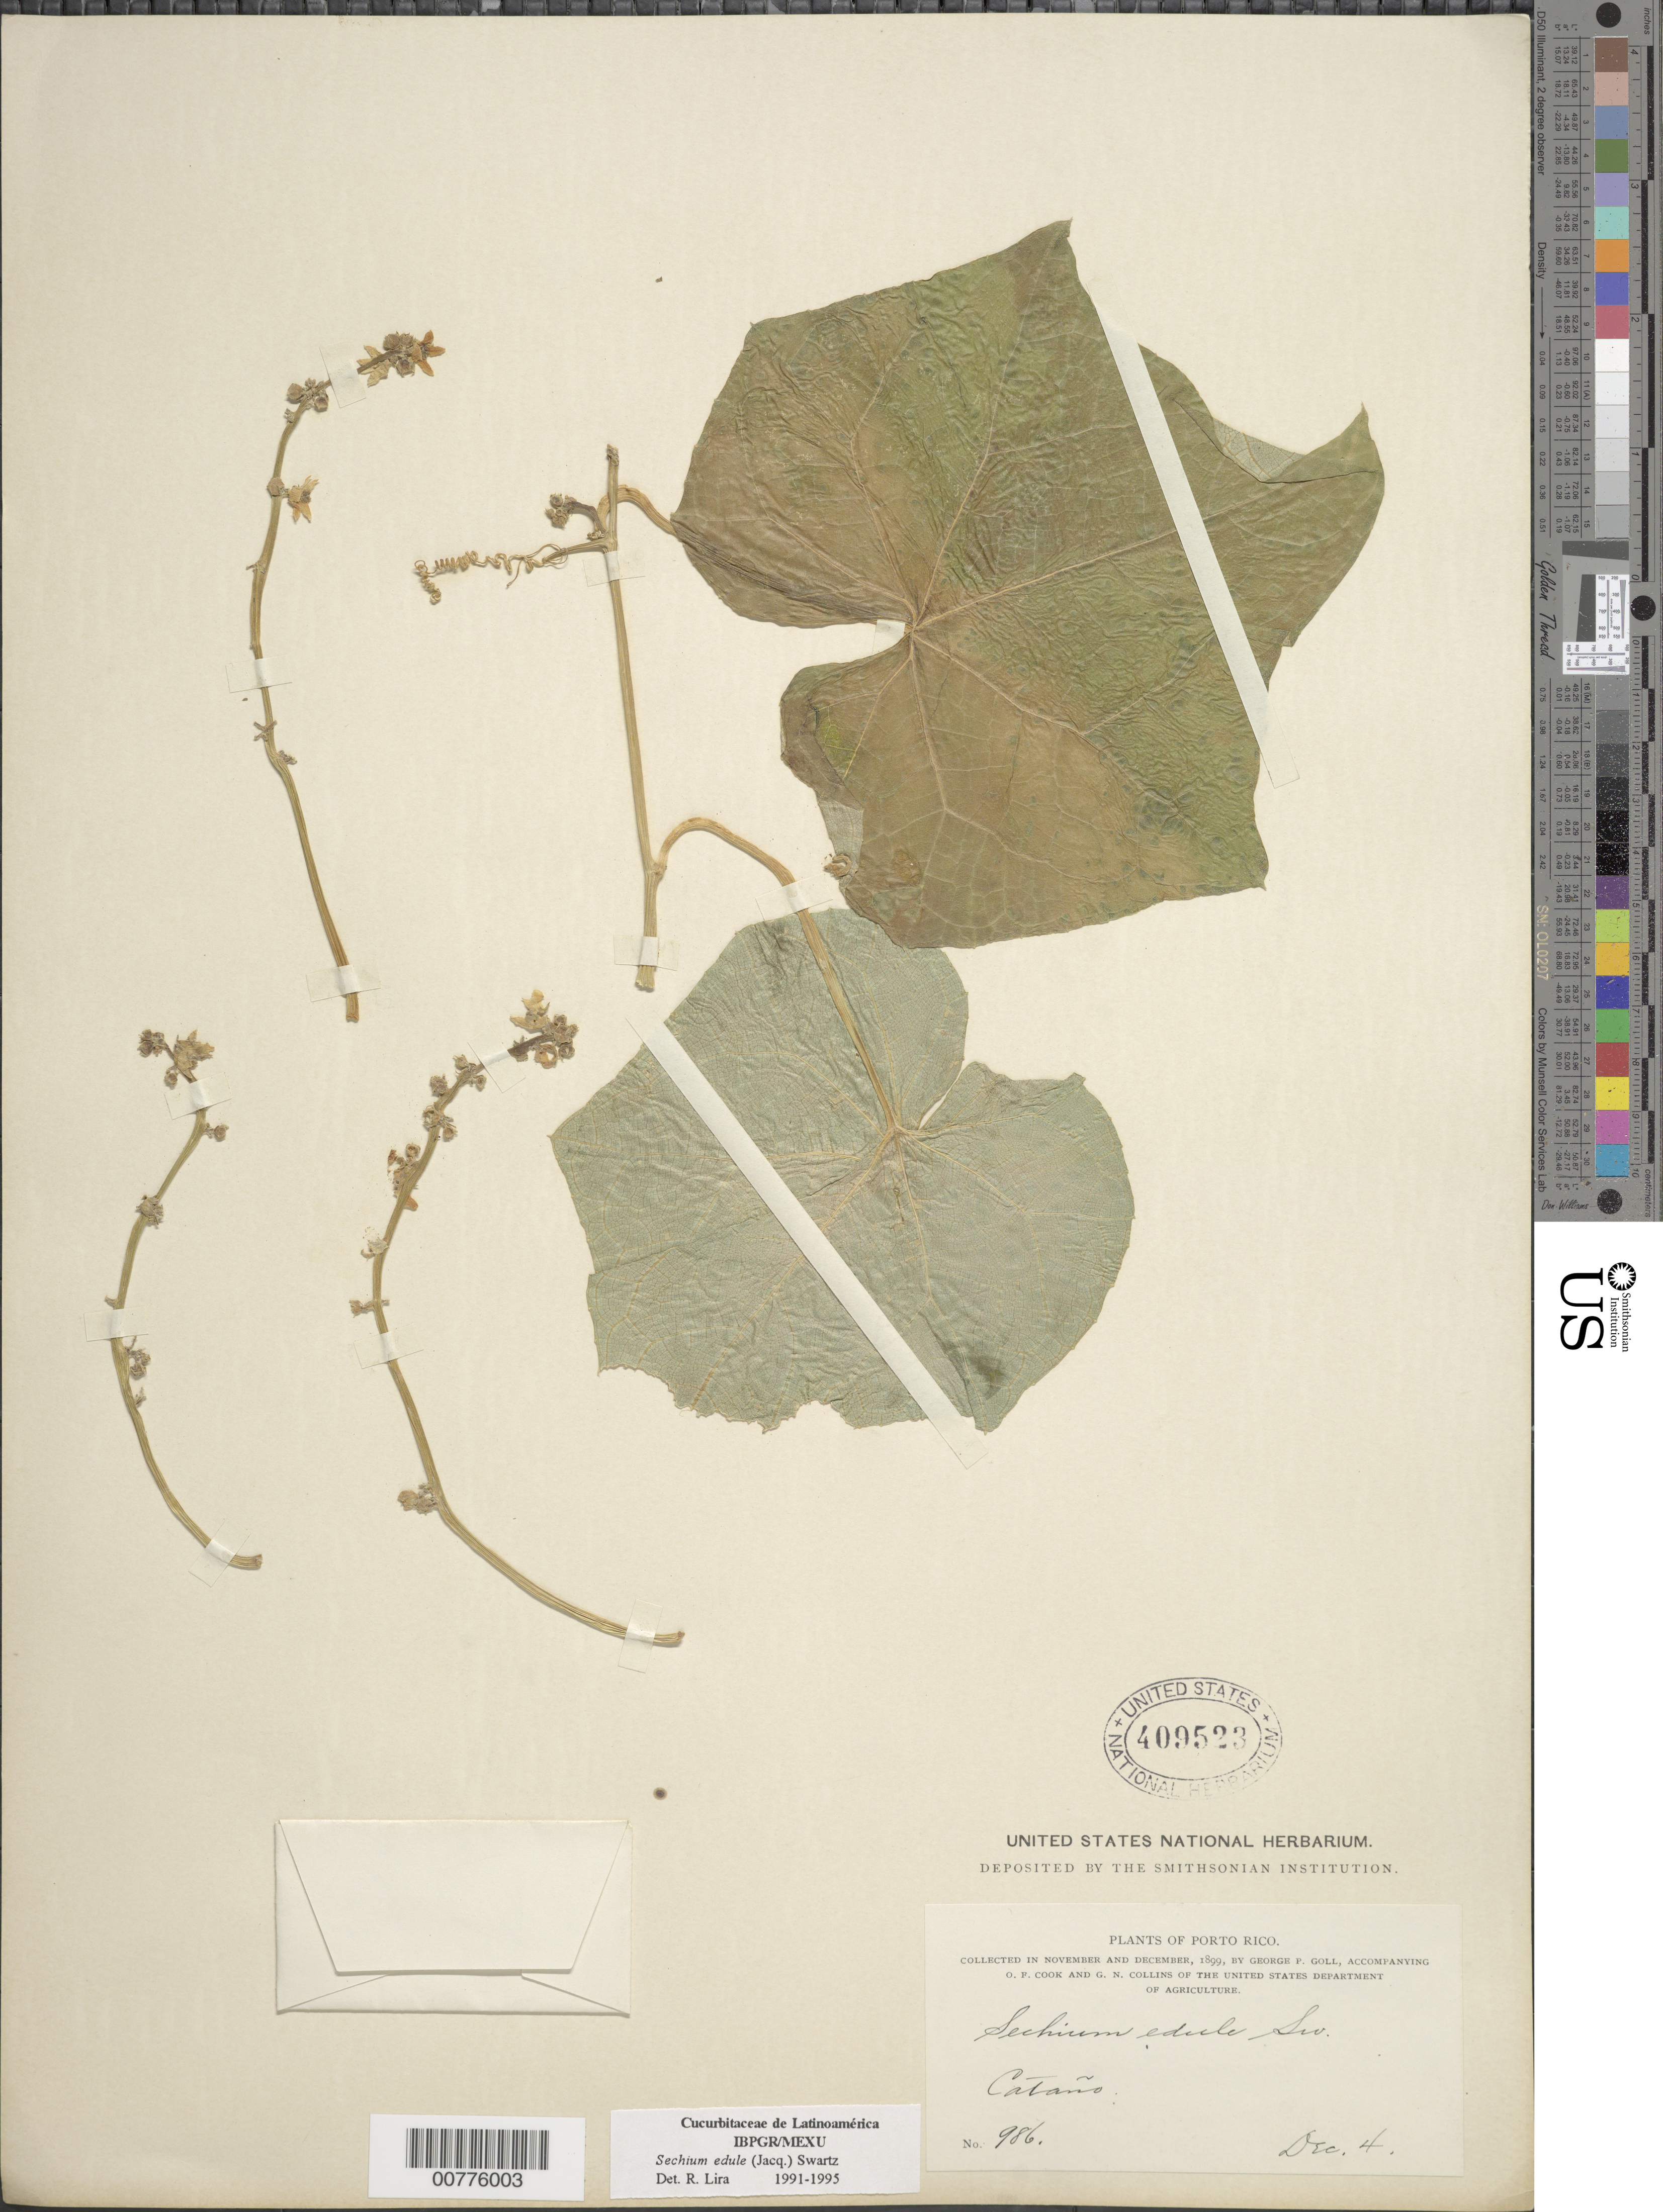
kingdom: Plantae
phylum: Tracheophyta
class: Magnoliopsida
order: Cucurbitales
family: Cucurbitaceae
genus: Sicyos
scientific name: Sicyos edulis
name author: Jacq.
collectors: G. Goll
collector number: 986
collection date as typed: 04 Dec 1899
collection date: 1899-12-04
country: Puerto Rico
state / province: Cataño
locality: Cataño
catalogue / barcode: US 409523